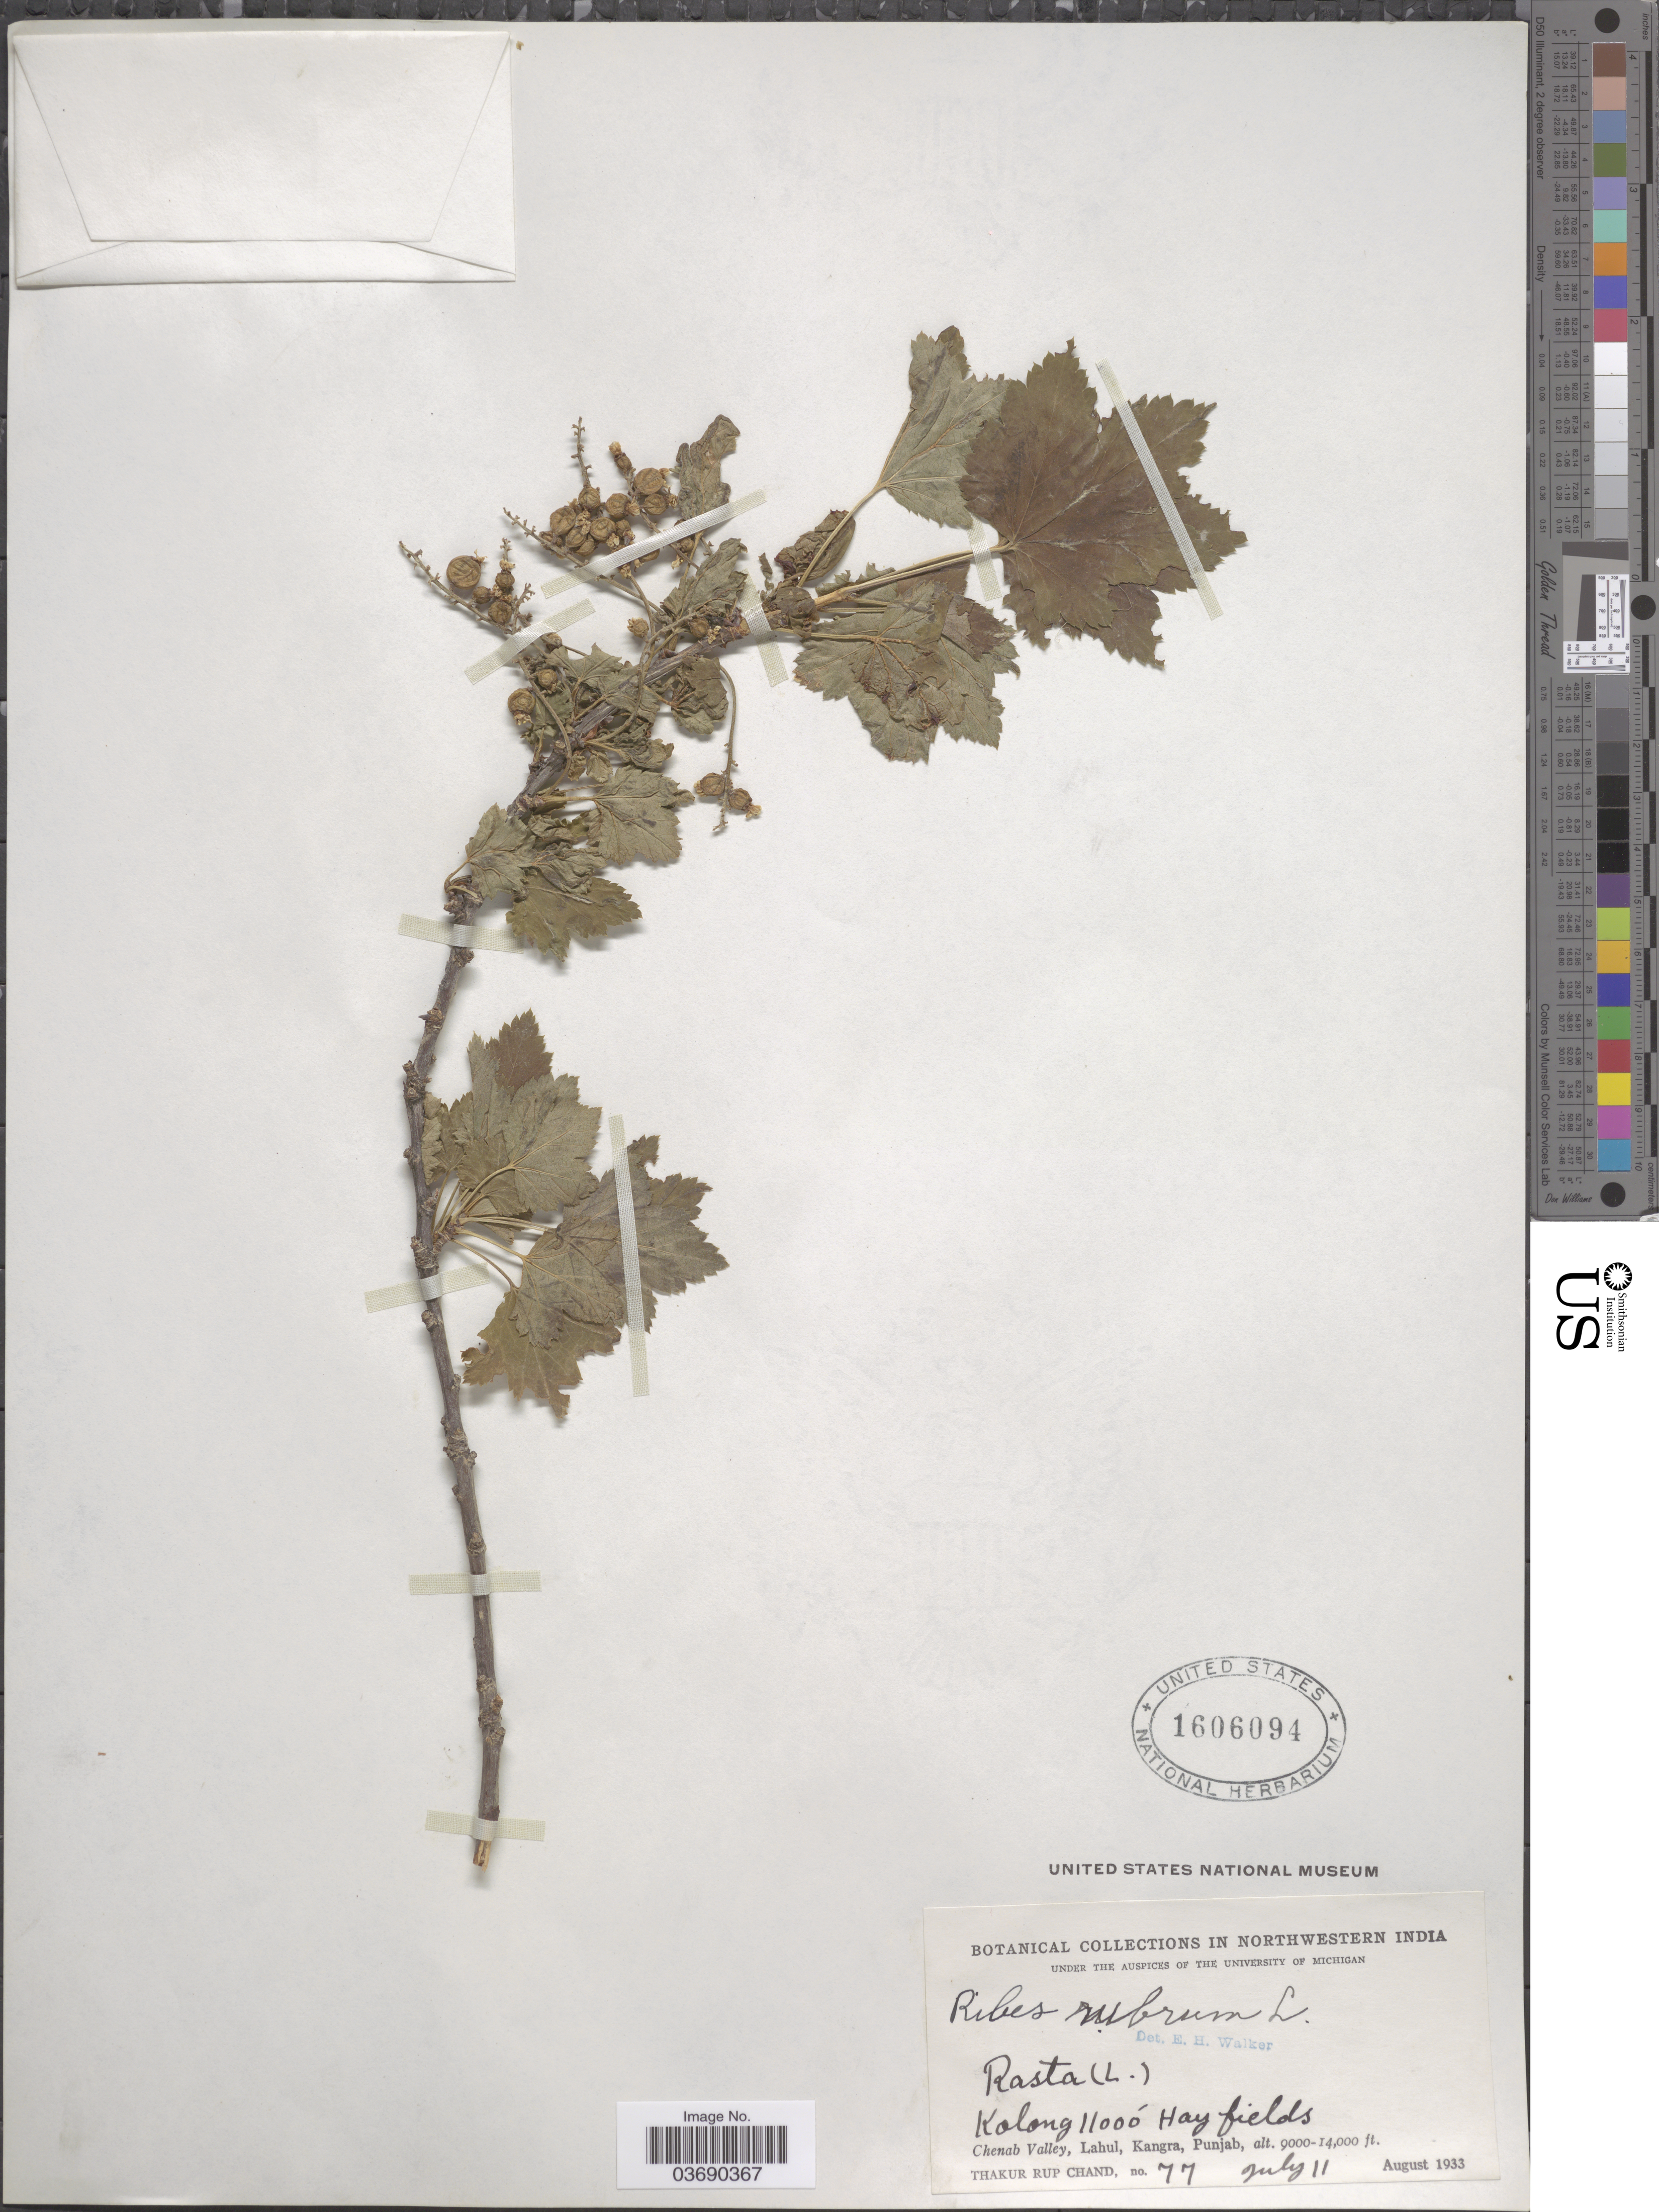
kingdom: Plantae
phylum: Tracheophyta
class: Magnoliopsida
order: Saxifragales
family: Grossulariaceae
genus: Ribes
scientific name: Ribes rubrum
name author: L.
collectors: T. R. Chand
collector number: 77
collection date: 1933-07-11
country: India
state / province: Punjab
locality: Northwestern India. Kolong 11000 Hay fields. Chenab Valley, Lahul, Kangra.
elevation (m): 2743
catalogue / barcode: US 1606094